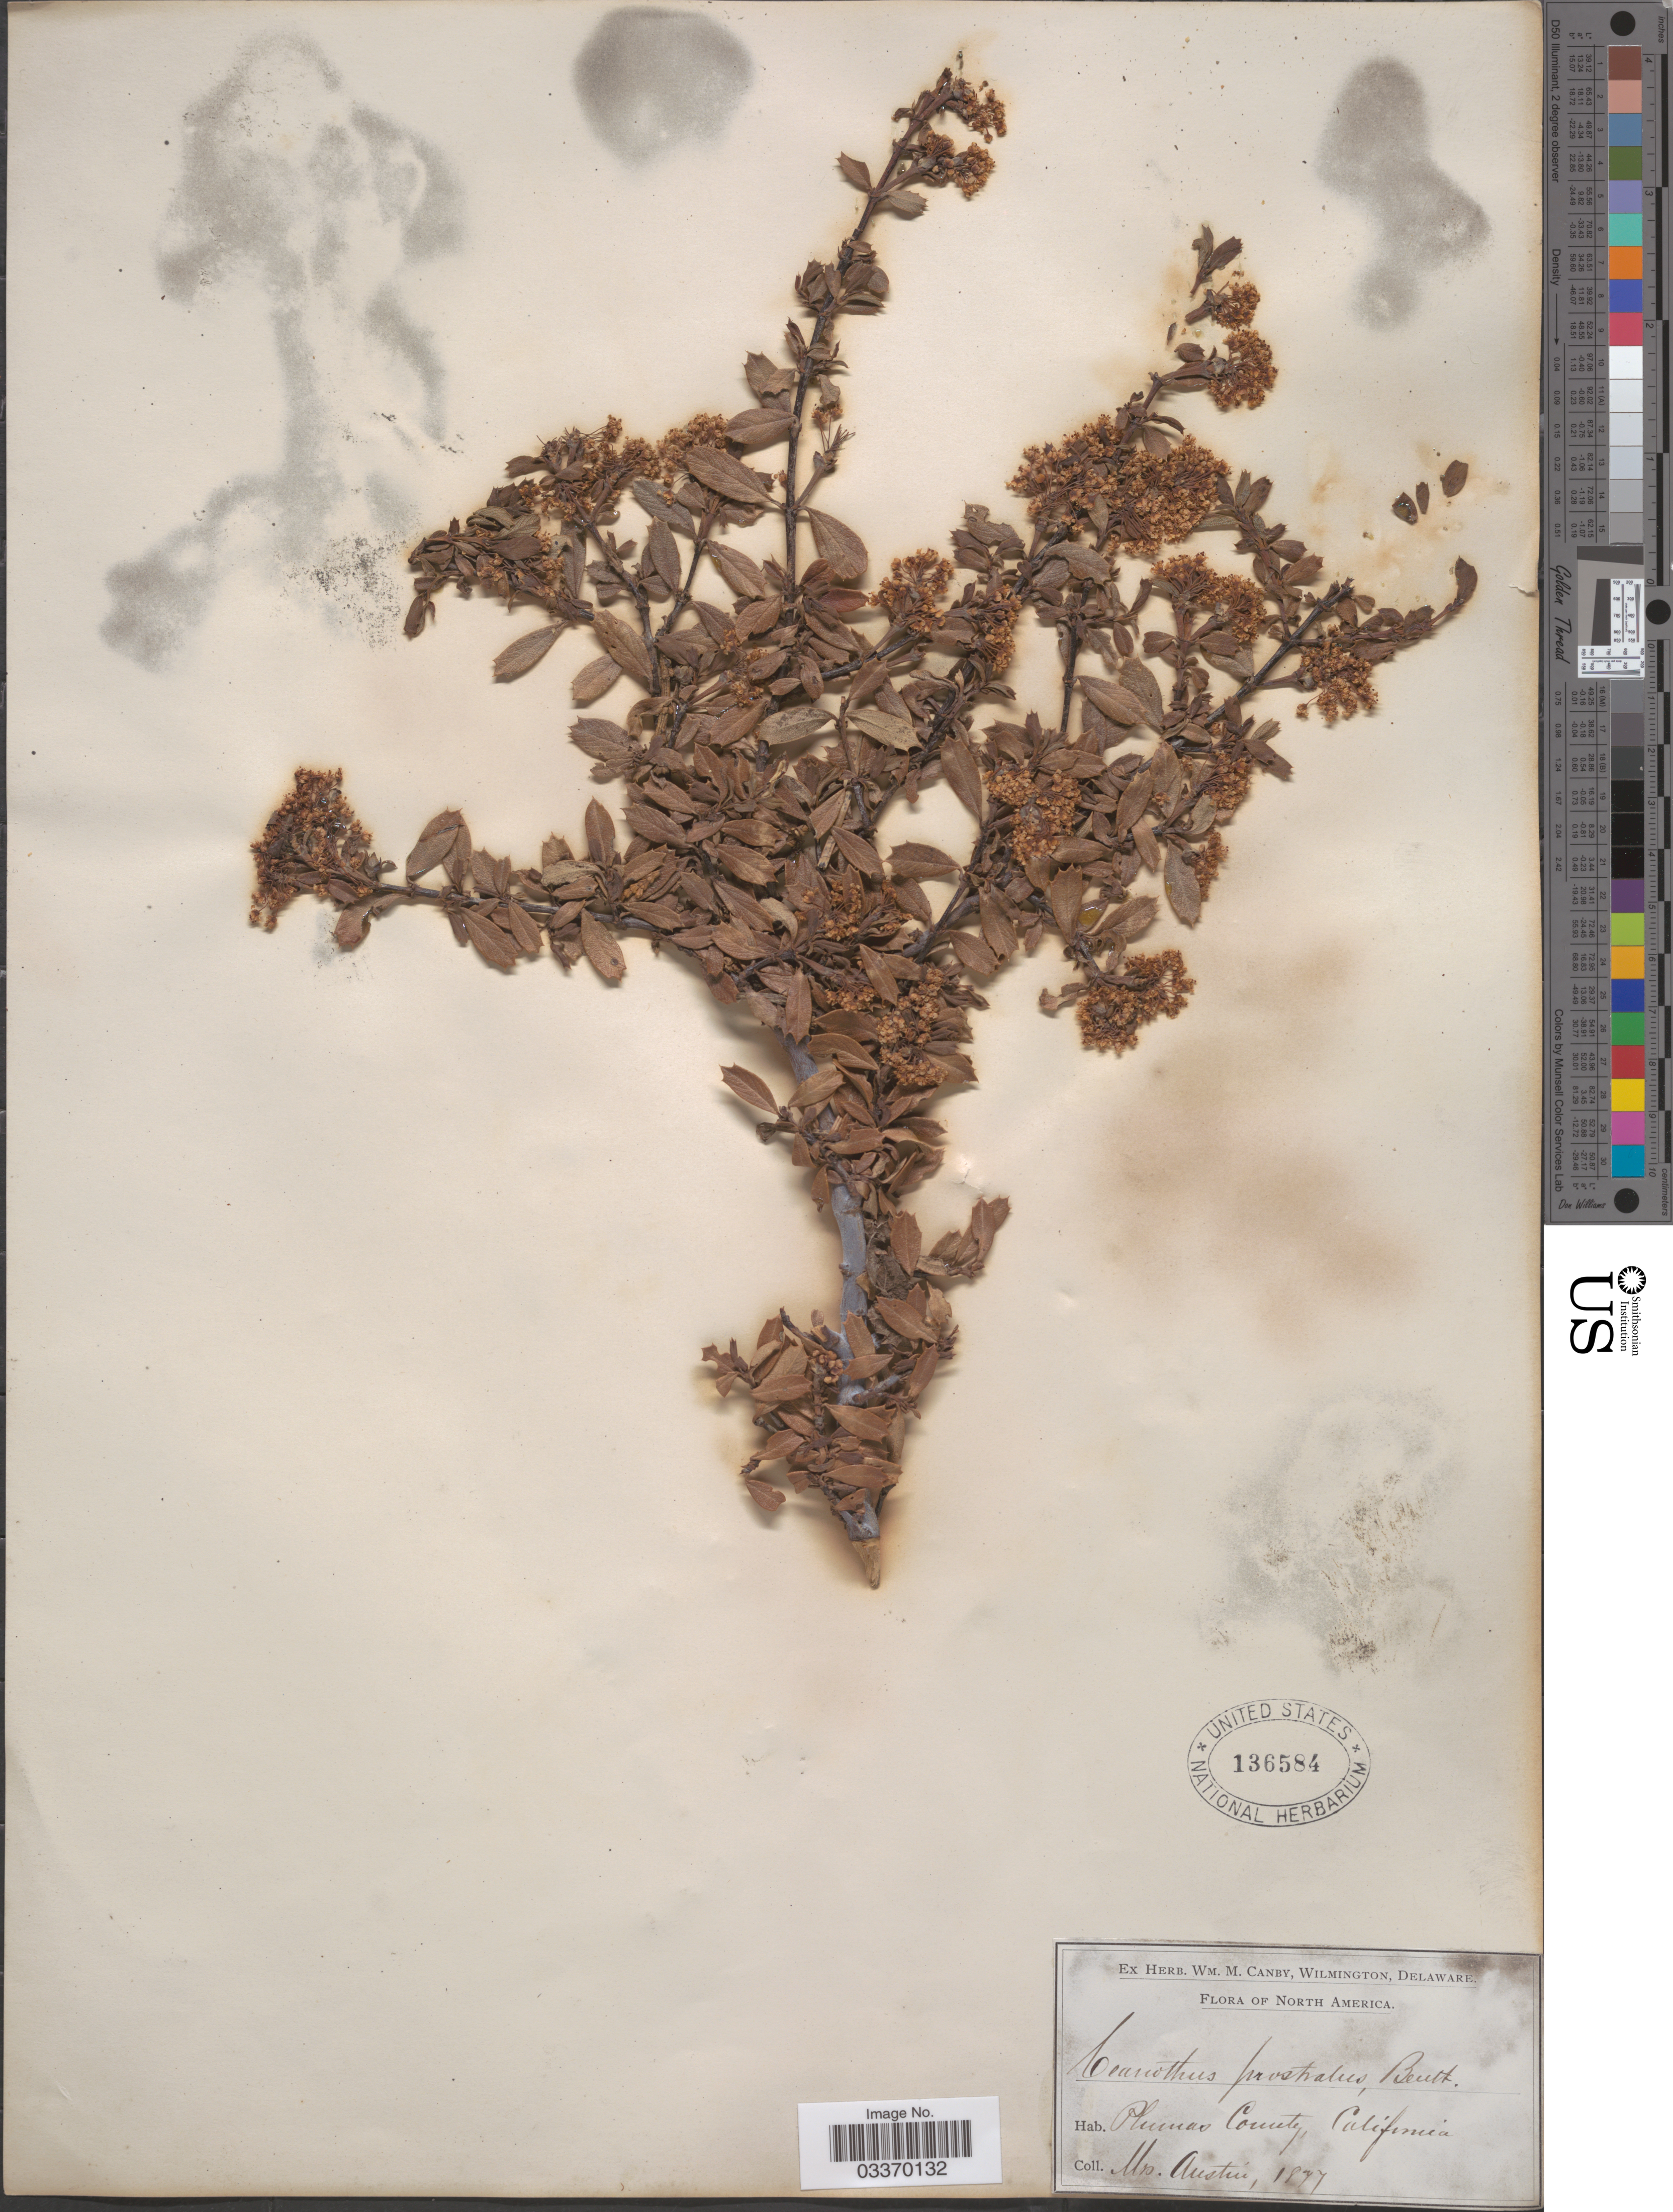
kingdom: Plantae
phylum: Tracheophyta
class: Magnoliopsida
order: Rosales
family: Rhamnaceae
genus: Ceanothus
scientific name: Ceanothus prostratus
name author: Benth.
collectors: Austin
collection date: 1877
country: United States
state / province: California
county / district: Plumas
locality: Plumas County.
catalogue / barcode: US 136584